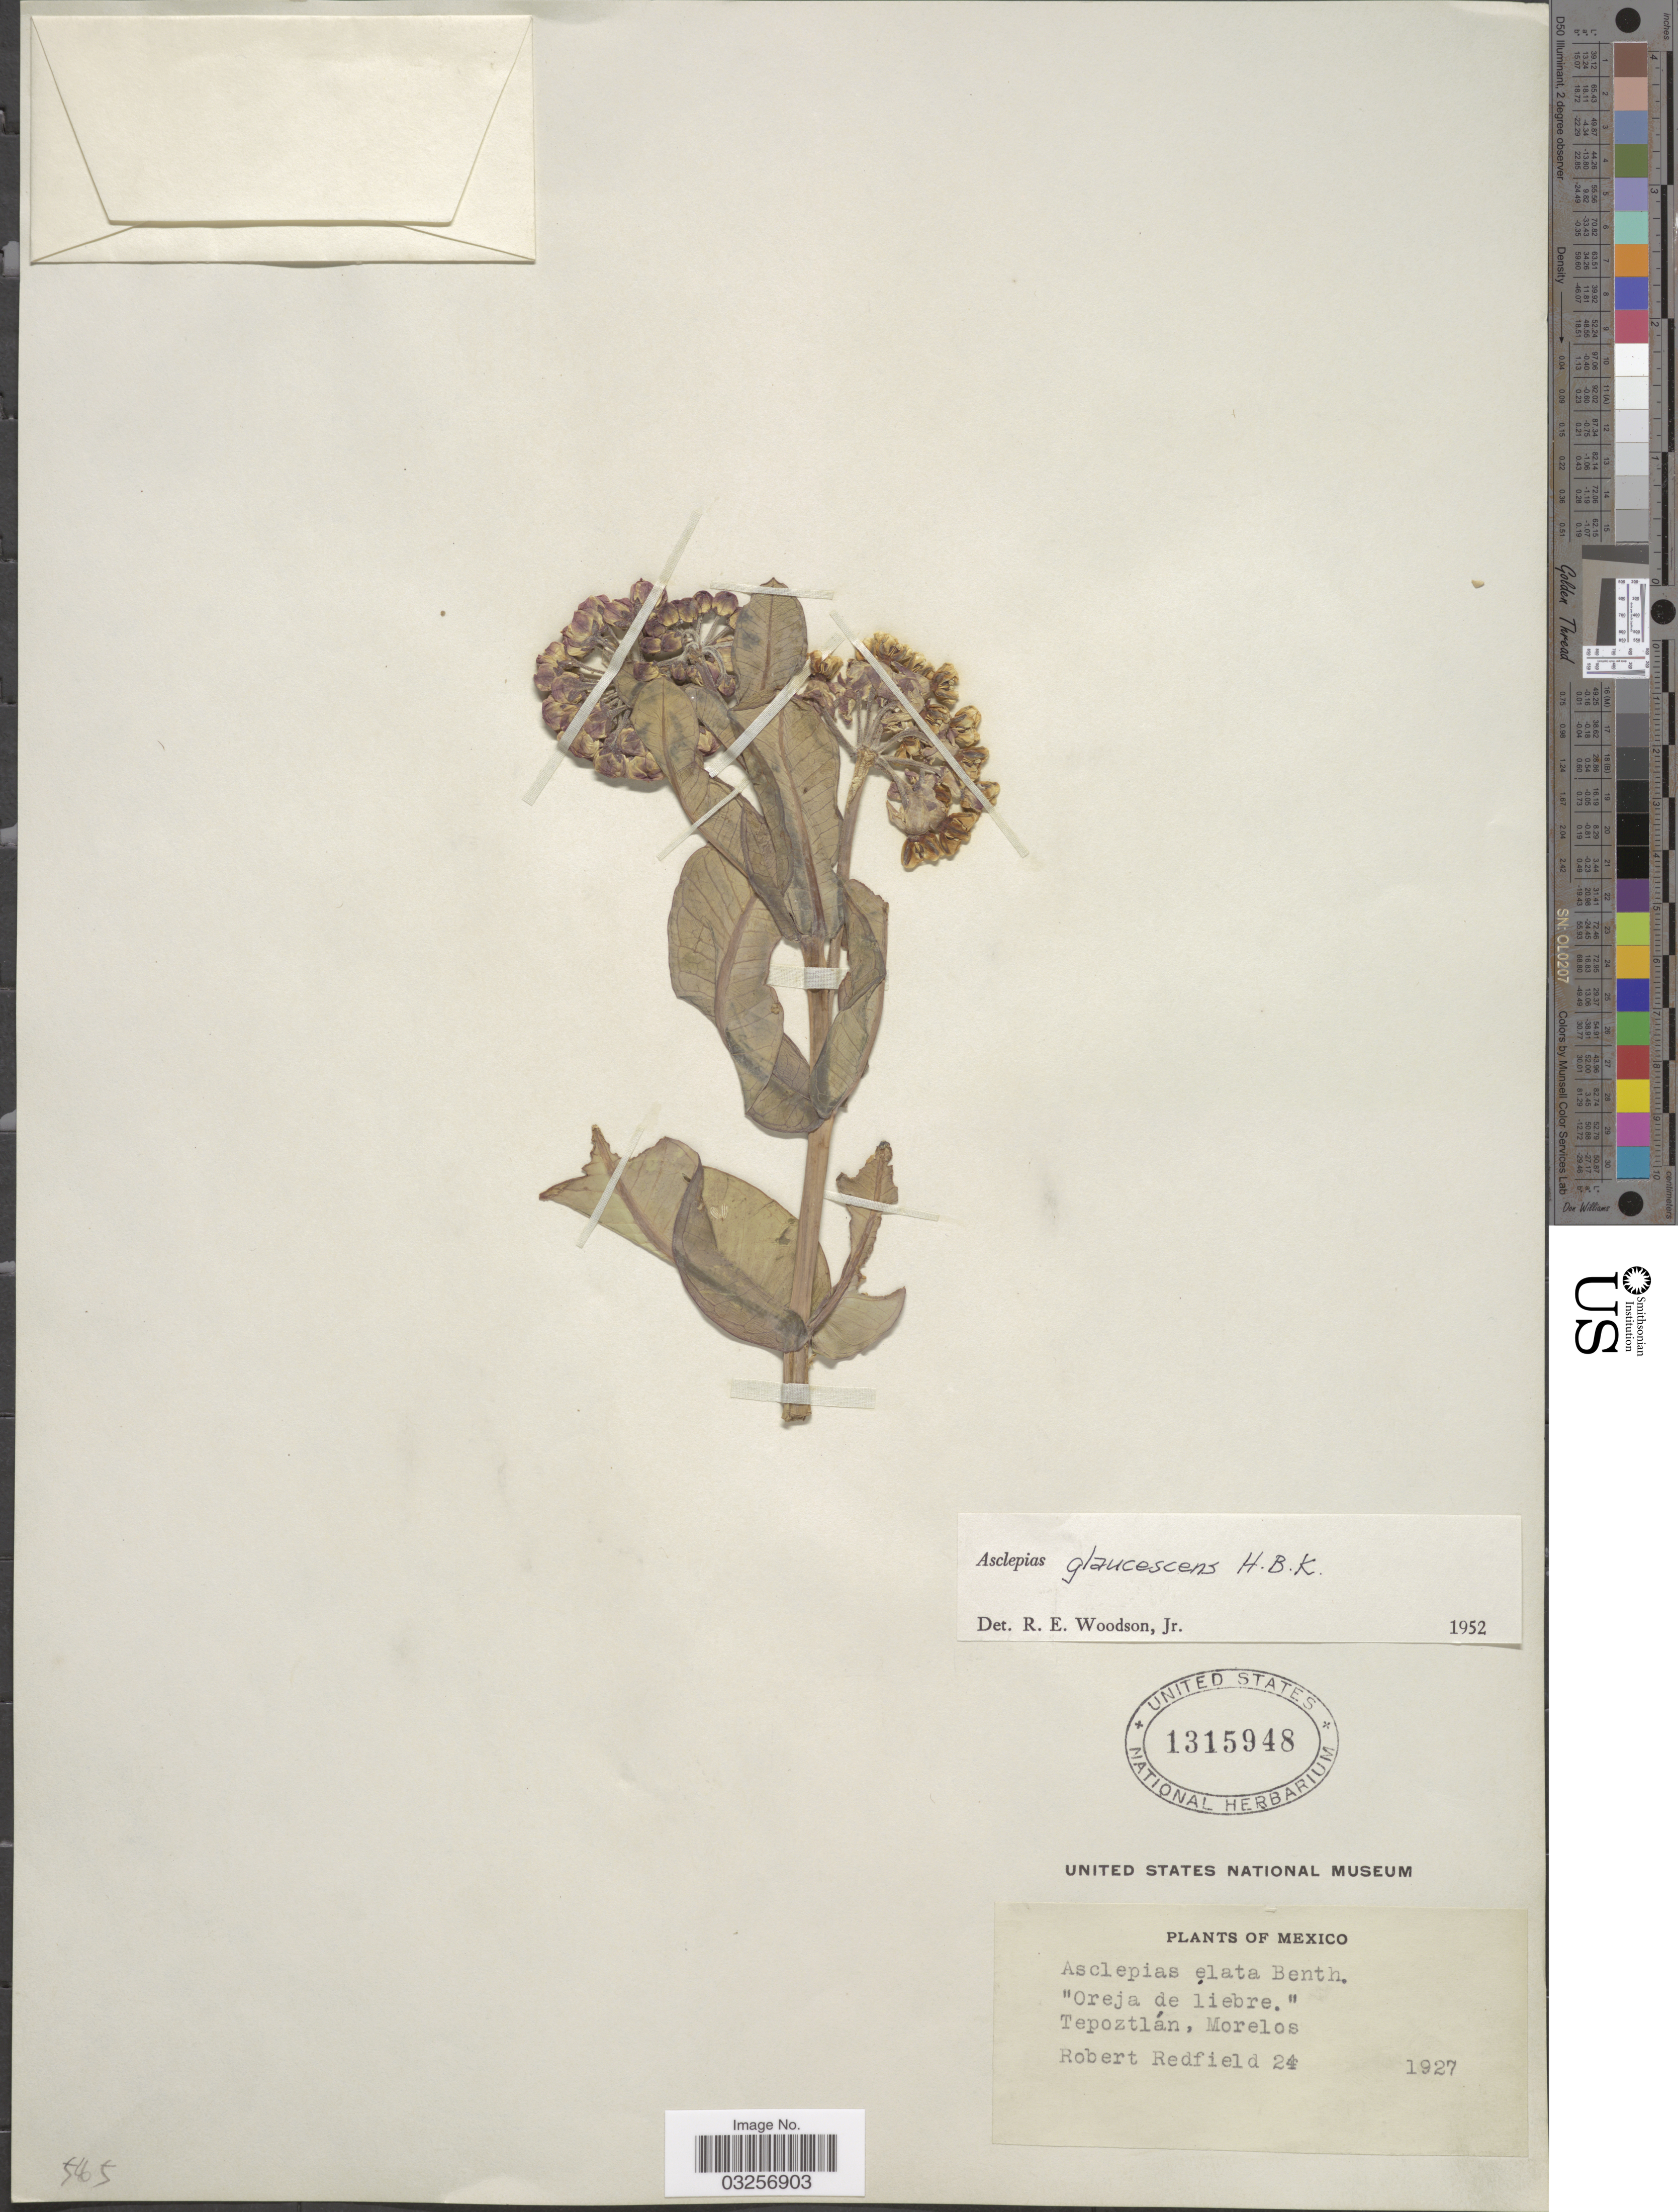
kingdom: Plantae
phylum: Tracheophyta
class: Magnoliopsida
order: Gentianales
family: Apocynaceae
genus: Asclepias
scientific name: Asclepias glaucescens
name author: Kunth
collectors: R. Redfield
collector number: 24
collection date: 1927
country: Mexico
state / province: Morelos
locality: Tepoztlán.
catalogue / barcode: US 1315948